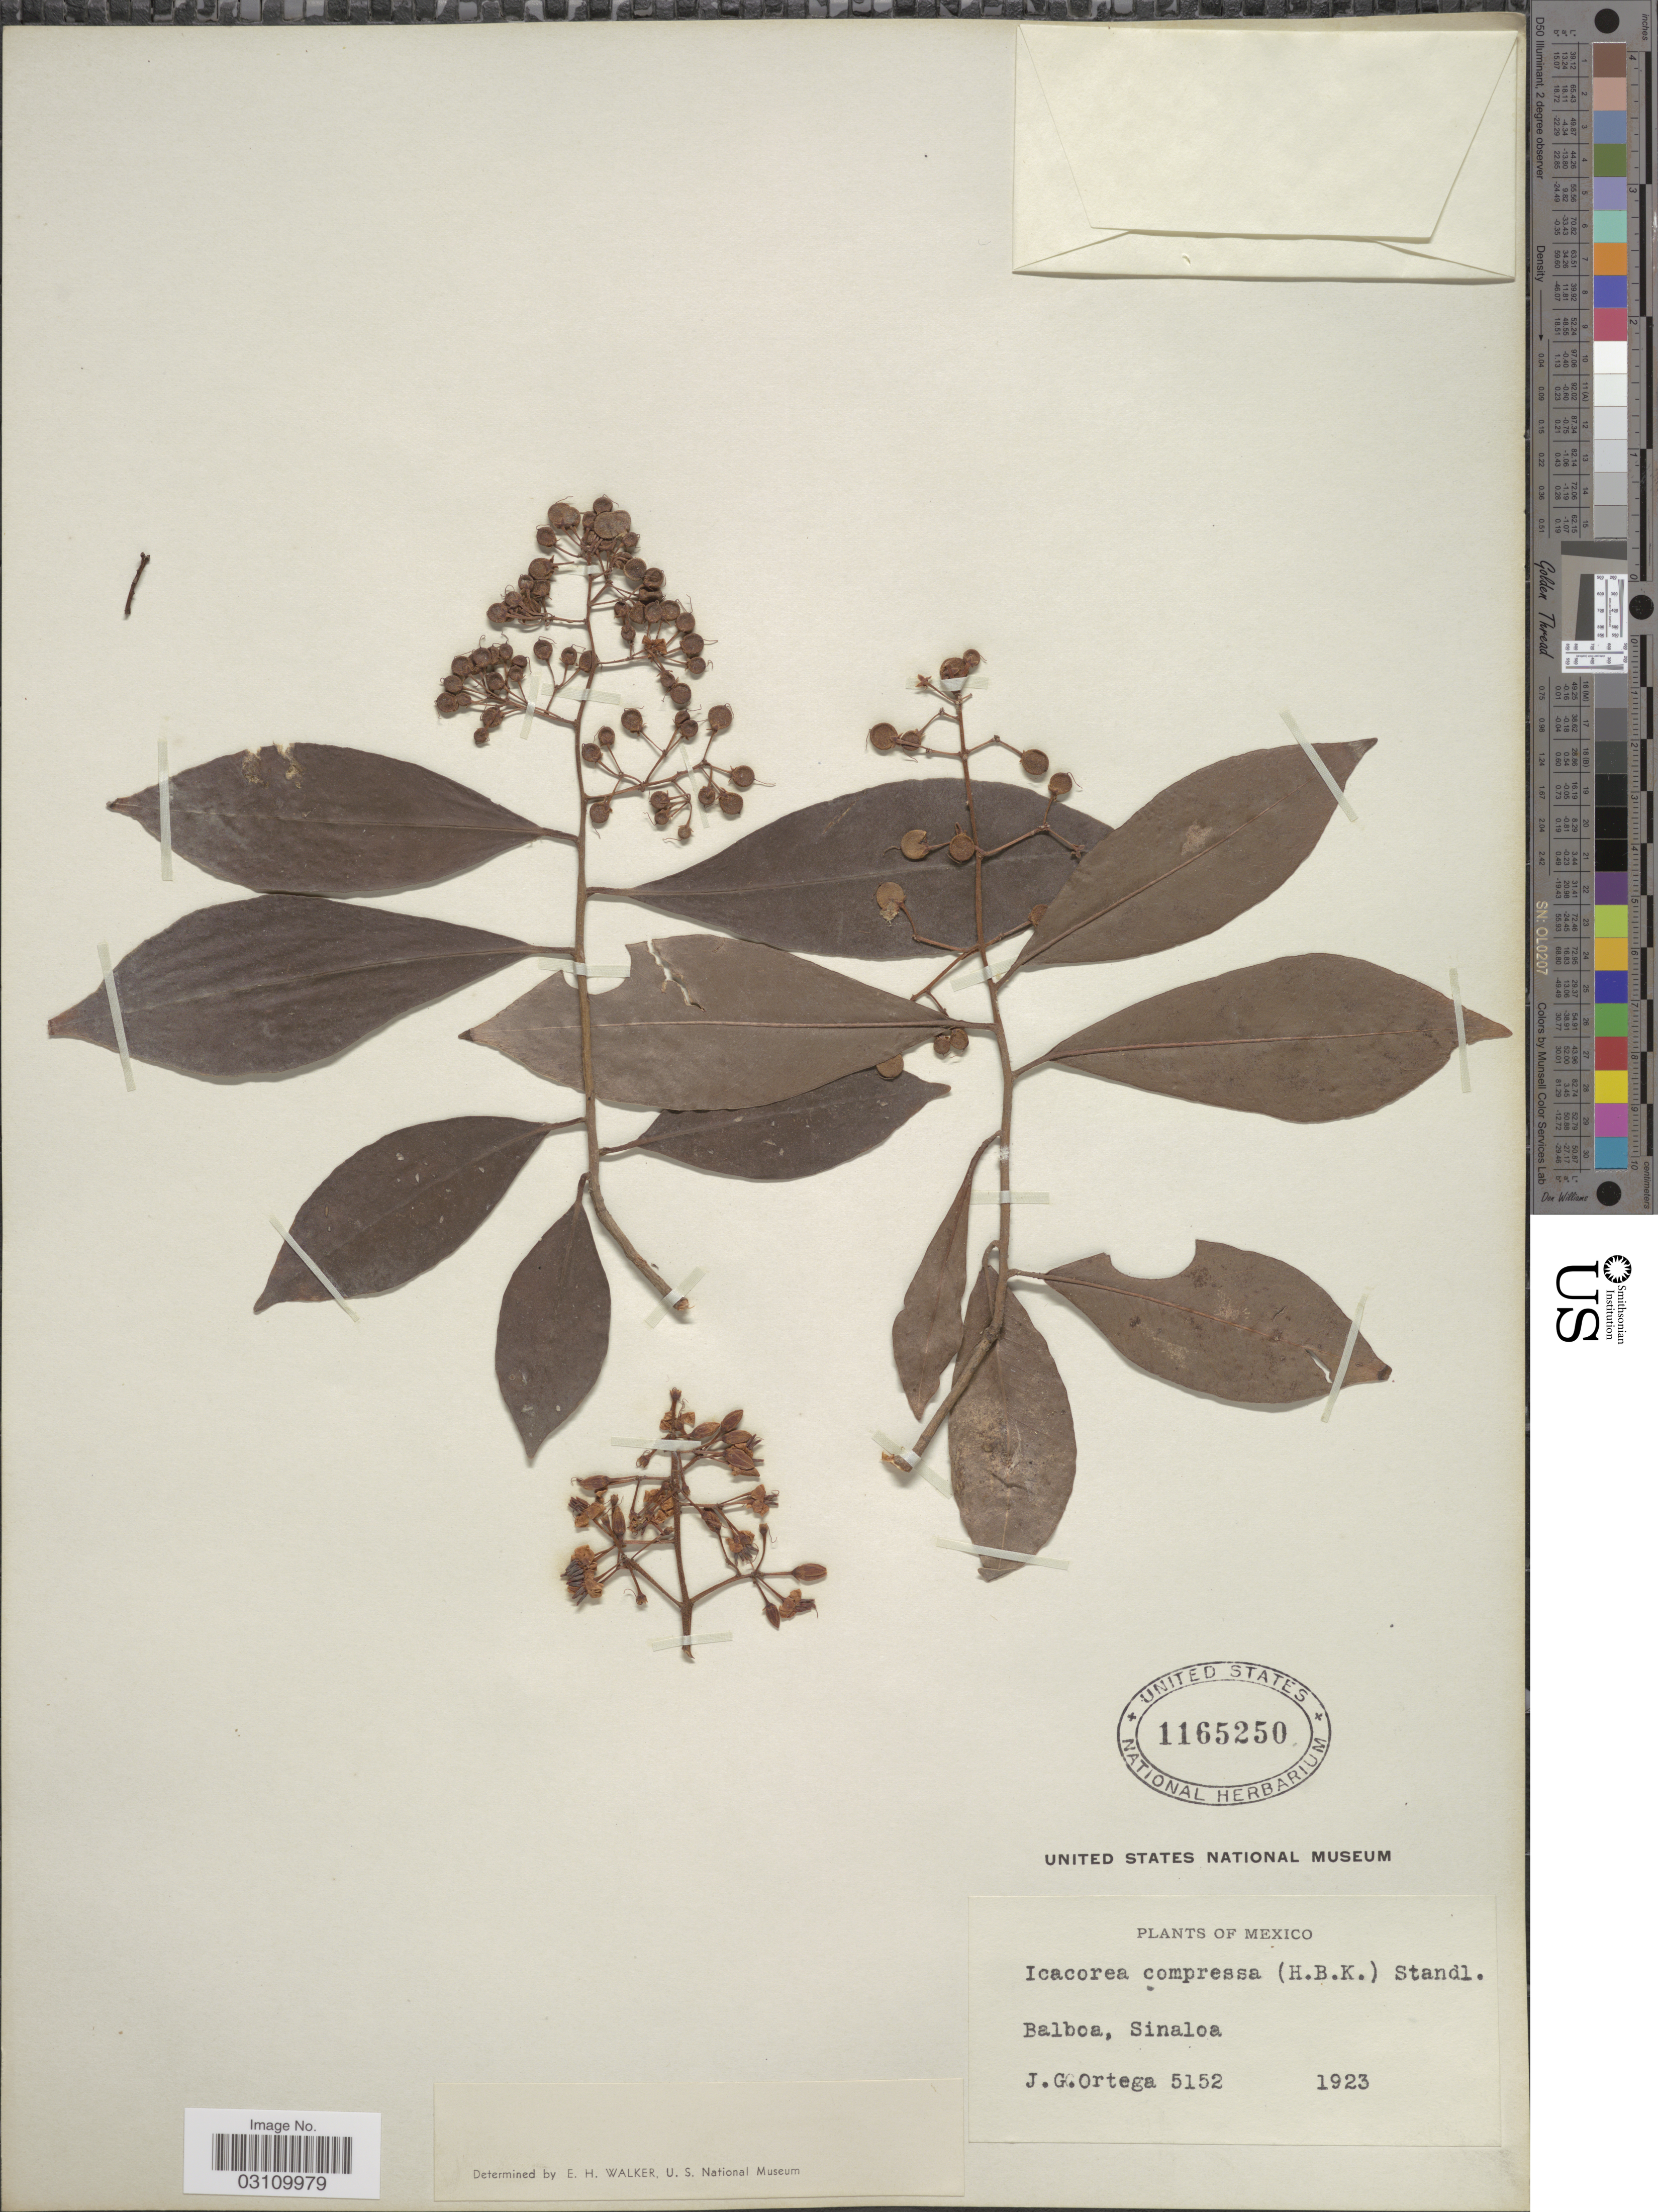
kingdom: Plantae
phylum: Tracheophyta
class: Magnoliopsida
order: Ericales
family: Primulaceae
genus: Ardisia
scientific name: Ardisia compressa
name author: Kunth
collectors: J. Ortega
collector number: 5152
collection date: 1923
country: Mexico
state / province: Sinaloa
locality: Balboa.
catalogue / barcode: US 1165250